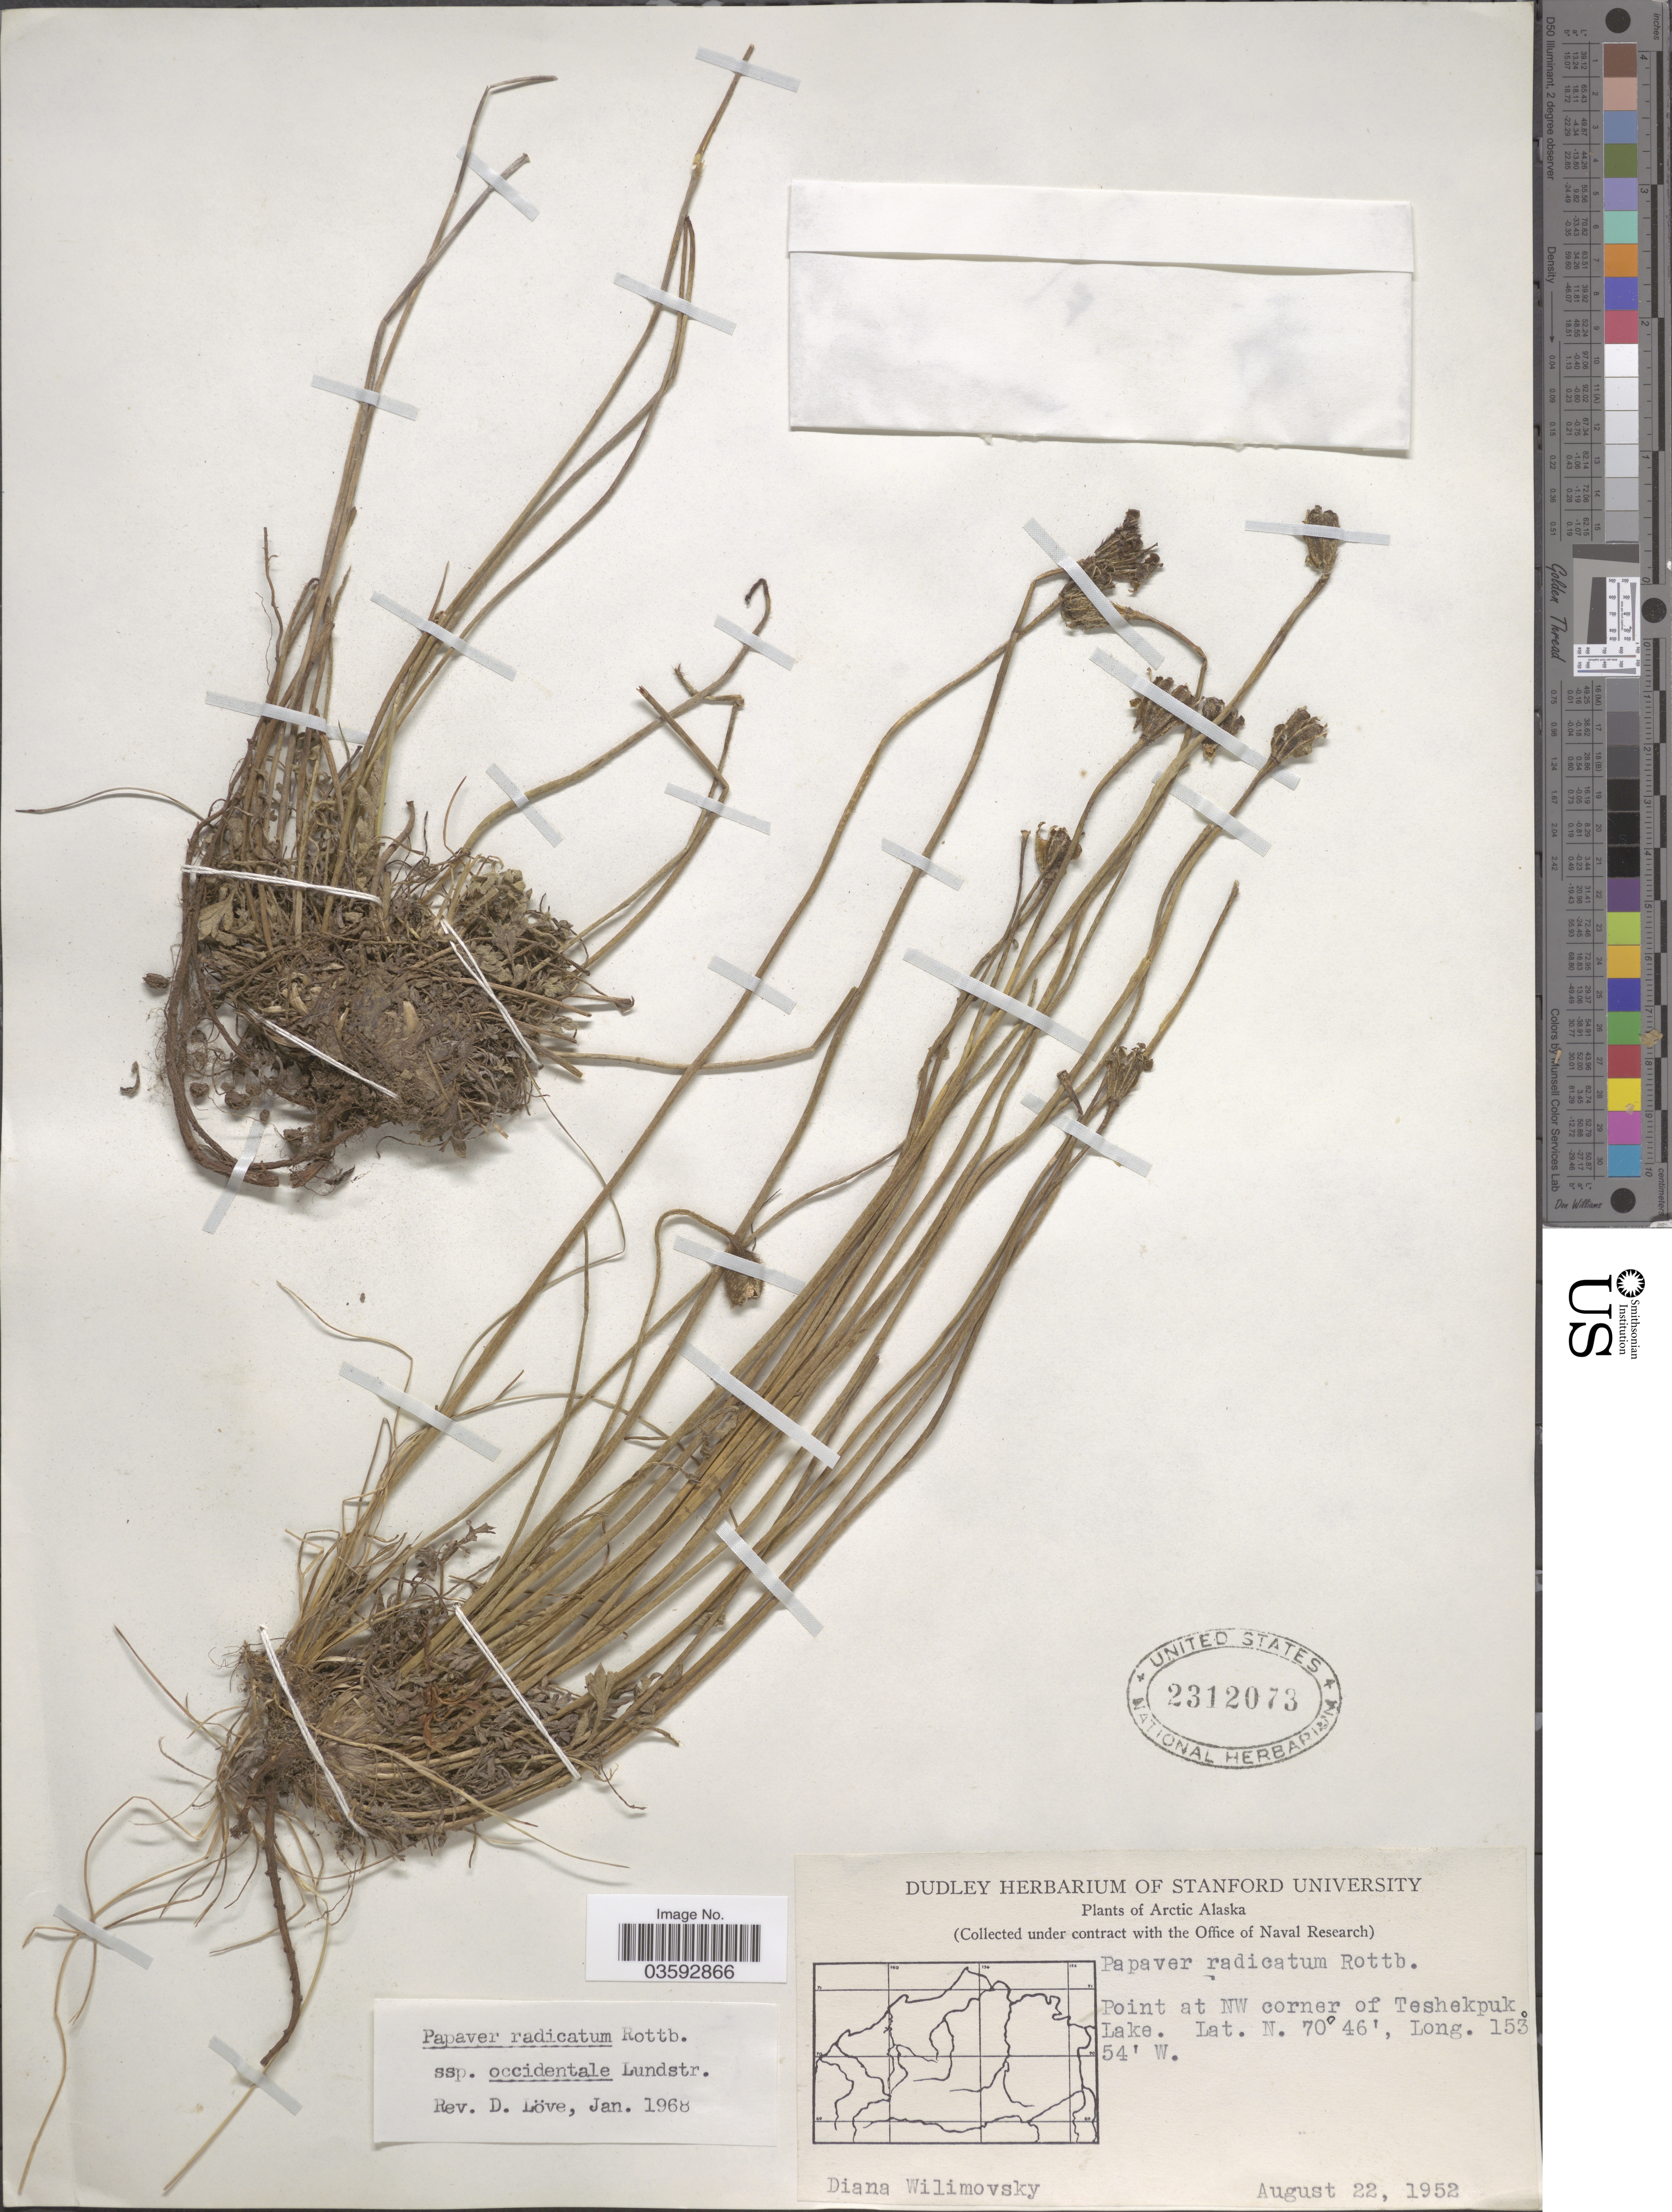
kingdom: Plantae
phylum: Tracheophyta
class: Magnoliopsida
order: Ranunculales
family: Papaveraceae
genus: Papaver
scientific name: Papaver radicatum subsp. occidentale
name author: Lundstr.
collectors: D. Wilimovsky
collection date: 1952-08-22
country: United States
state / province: Alaska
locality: Arctic Alaska. Point at NW corner of Teshekpuk Lake.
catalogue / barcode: US 2312073